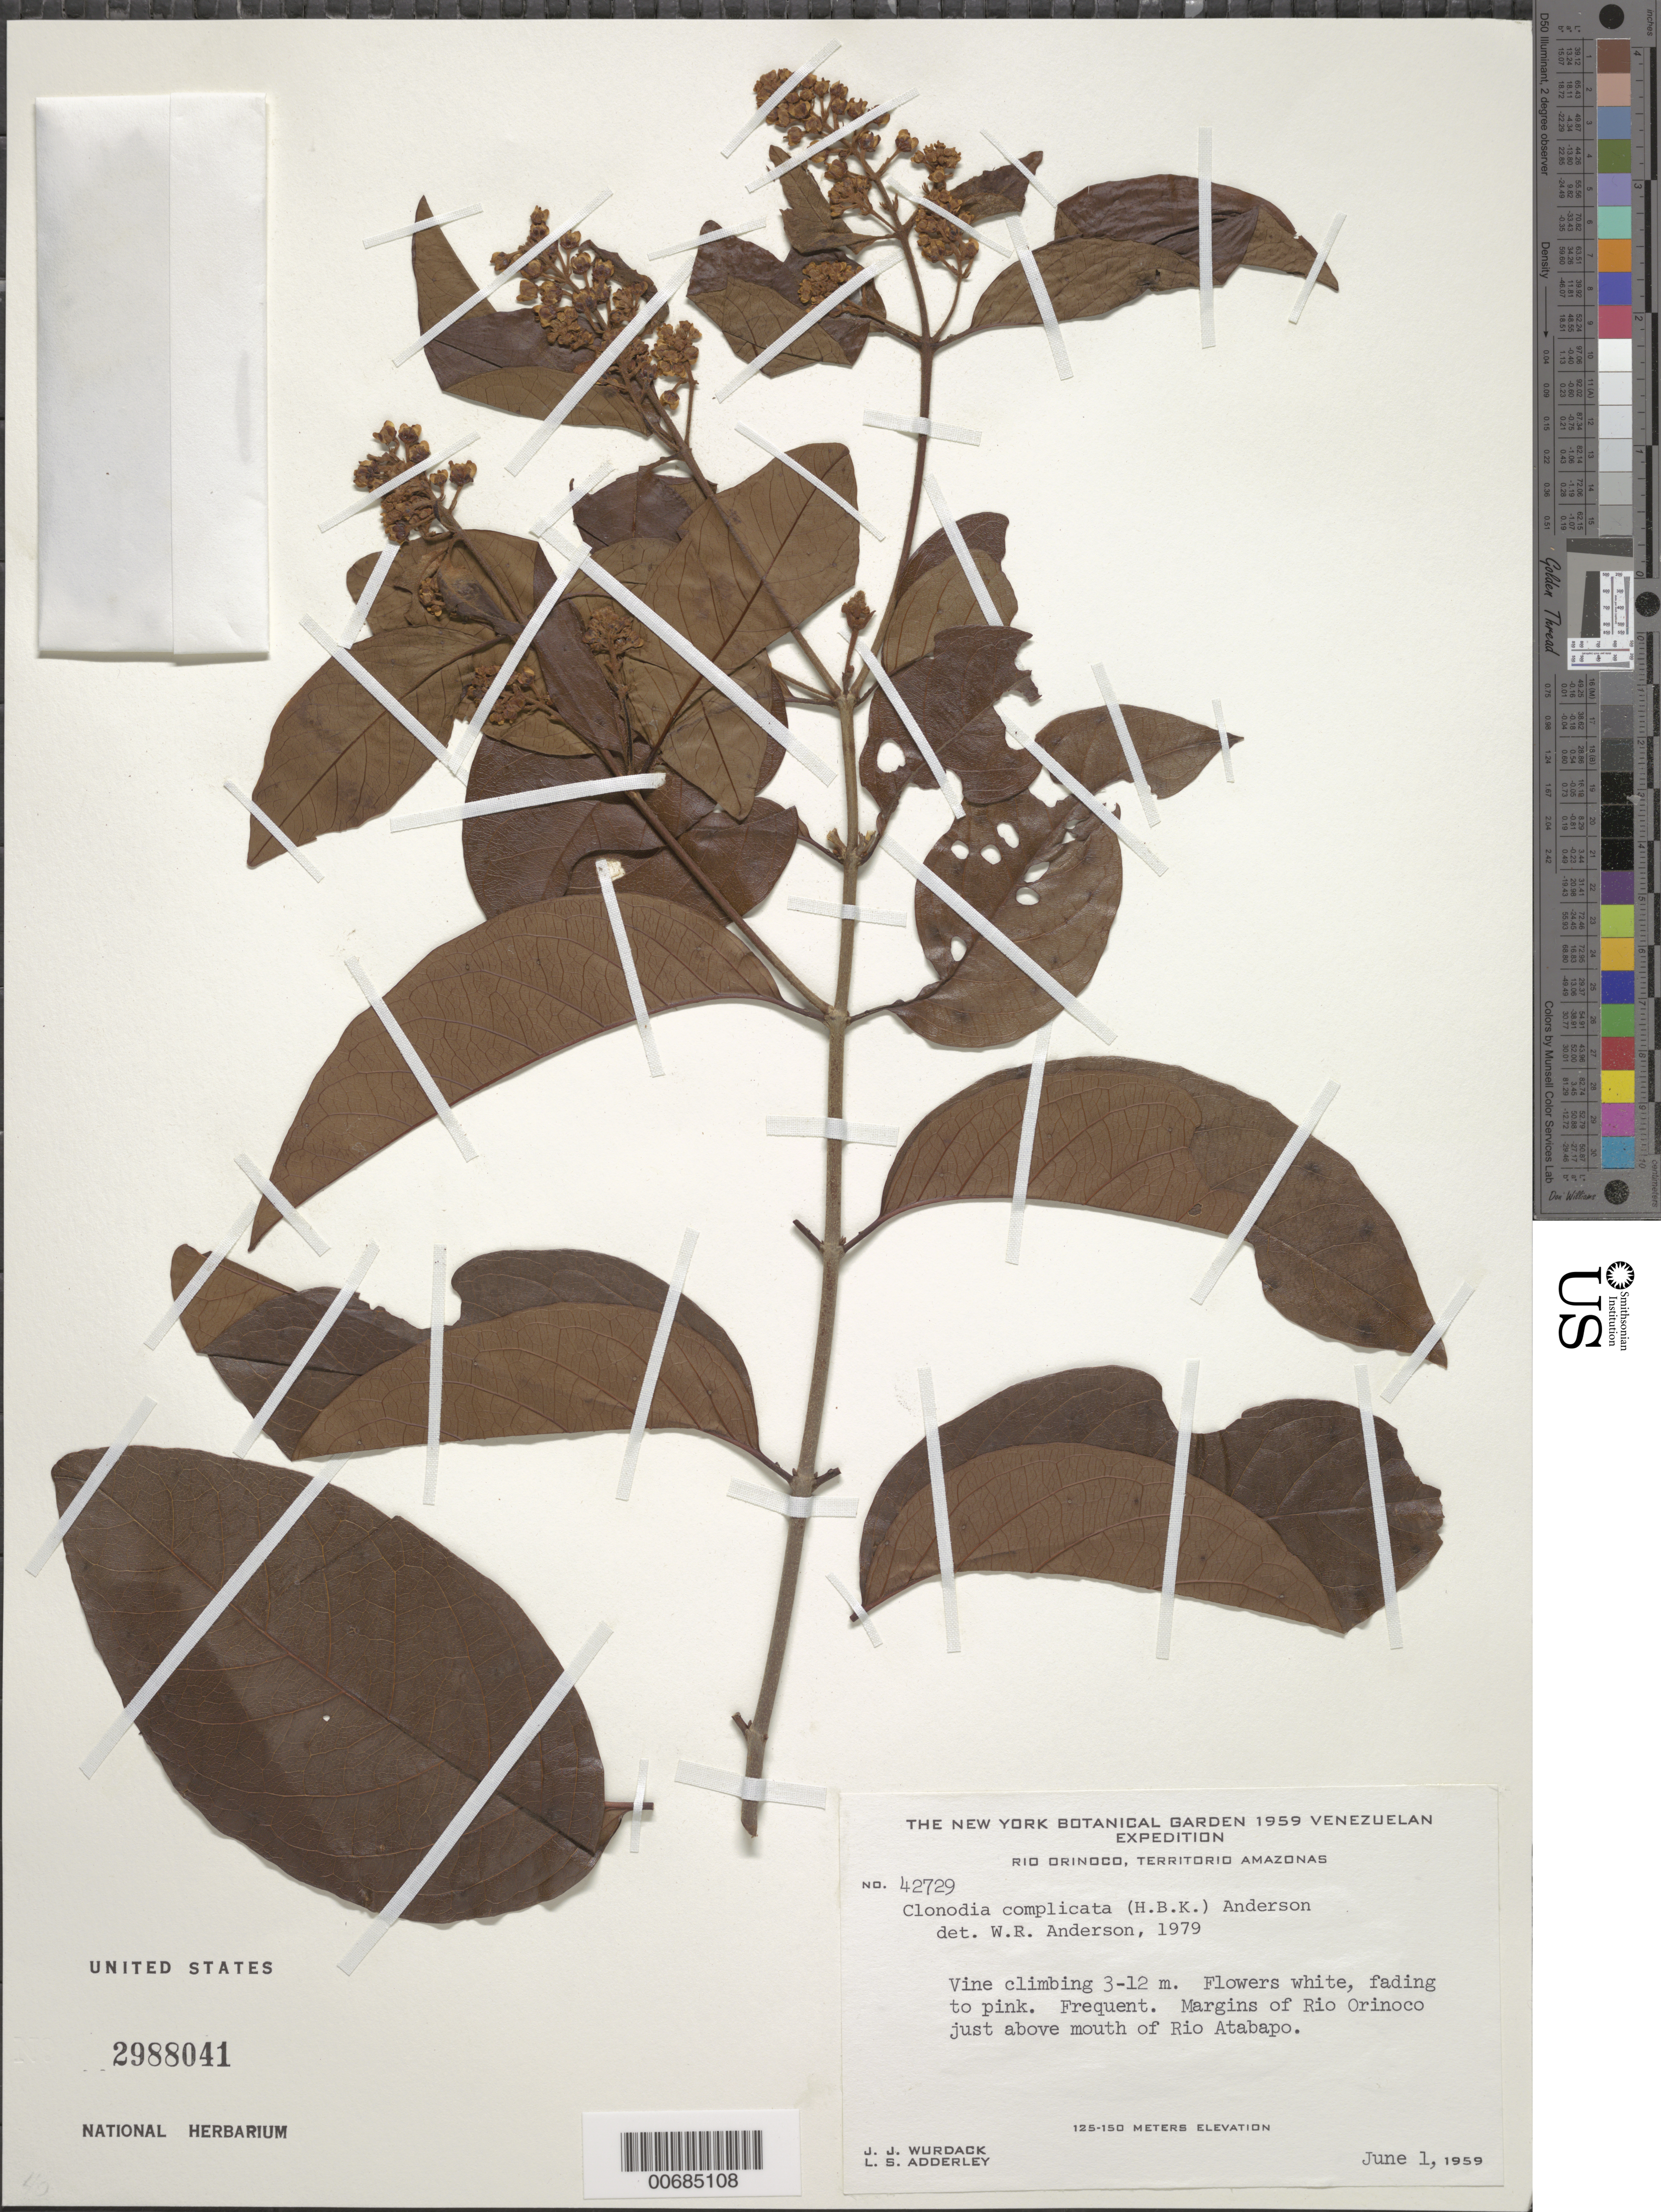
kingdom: Plantae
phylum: Tracheophyta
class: Magnoliopsida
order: Malpighiales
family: Malpighiaceae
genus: Heteropterys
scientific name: Heteropterys complicata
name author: (Kunth) W.R. Anderson & C. Davis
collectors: J. J. Wurdack & L. S. Adderley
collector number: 42729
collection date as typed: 1-Jun-59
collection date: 1959-06-01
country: Venezuela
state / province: Amazonas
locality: Río Atabapo, just above San Fernando de Atabapo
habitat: Riverbank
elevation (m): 125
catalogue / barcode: US 2988041